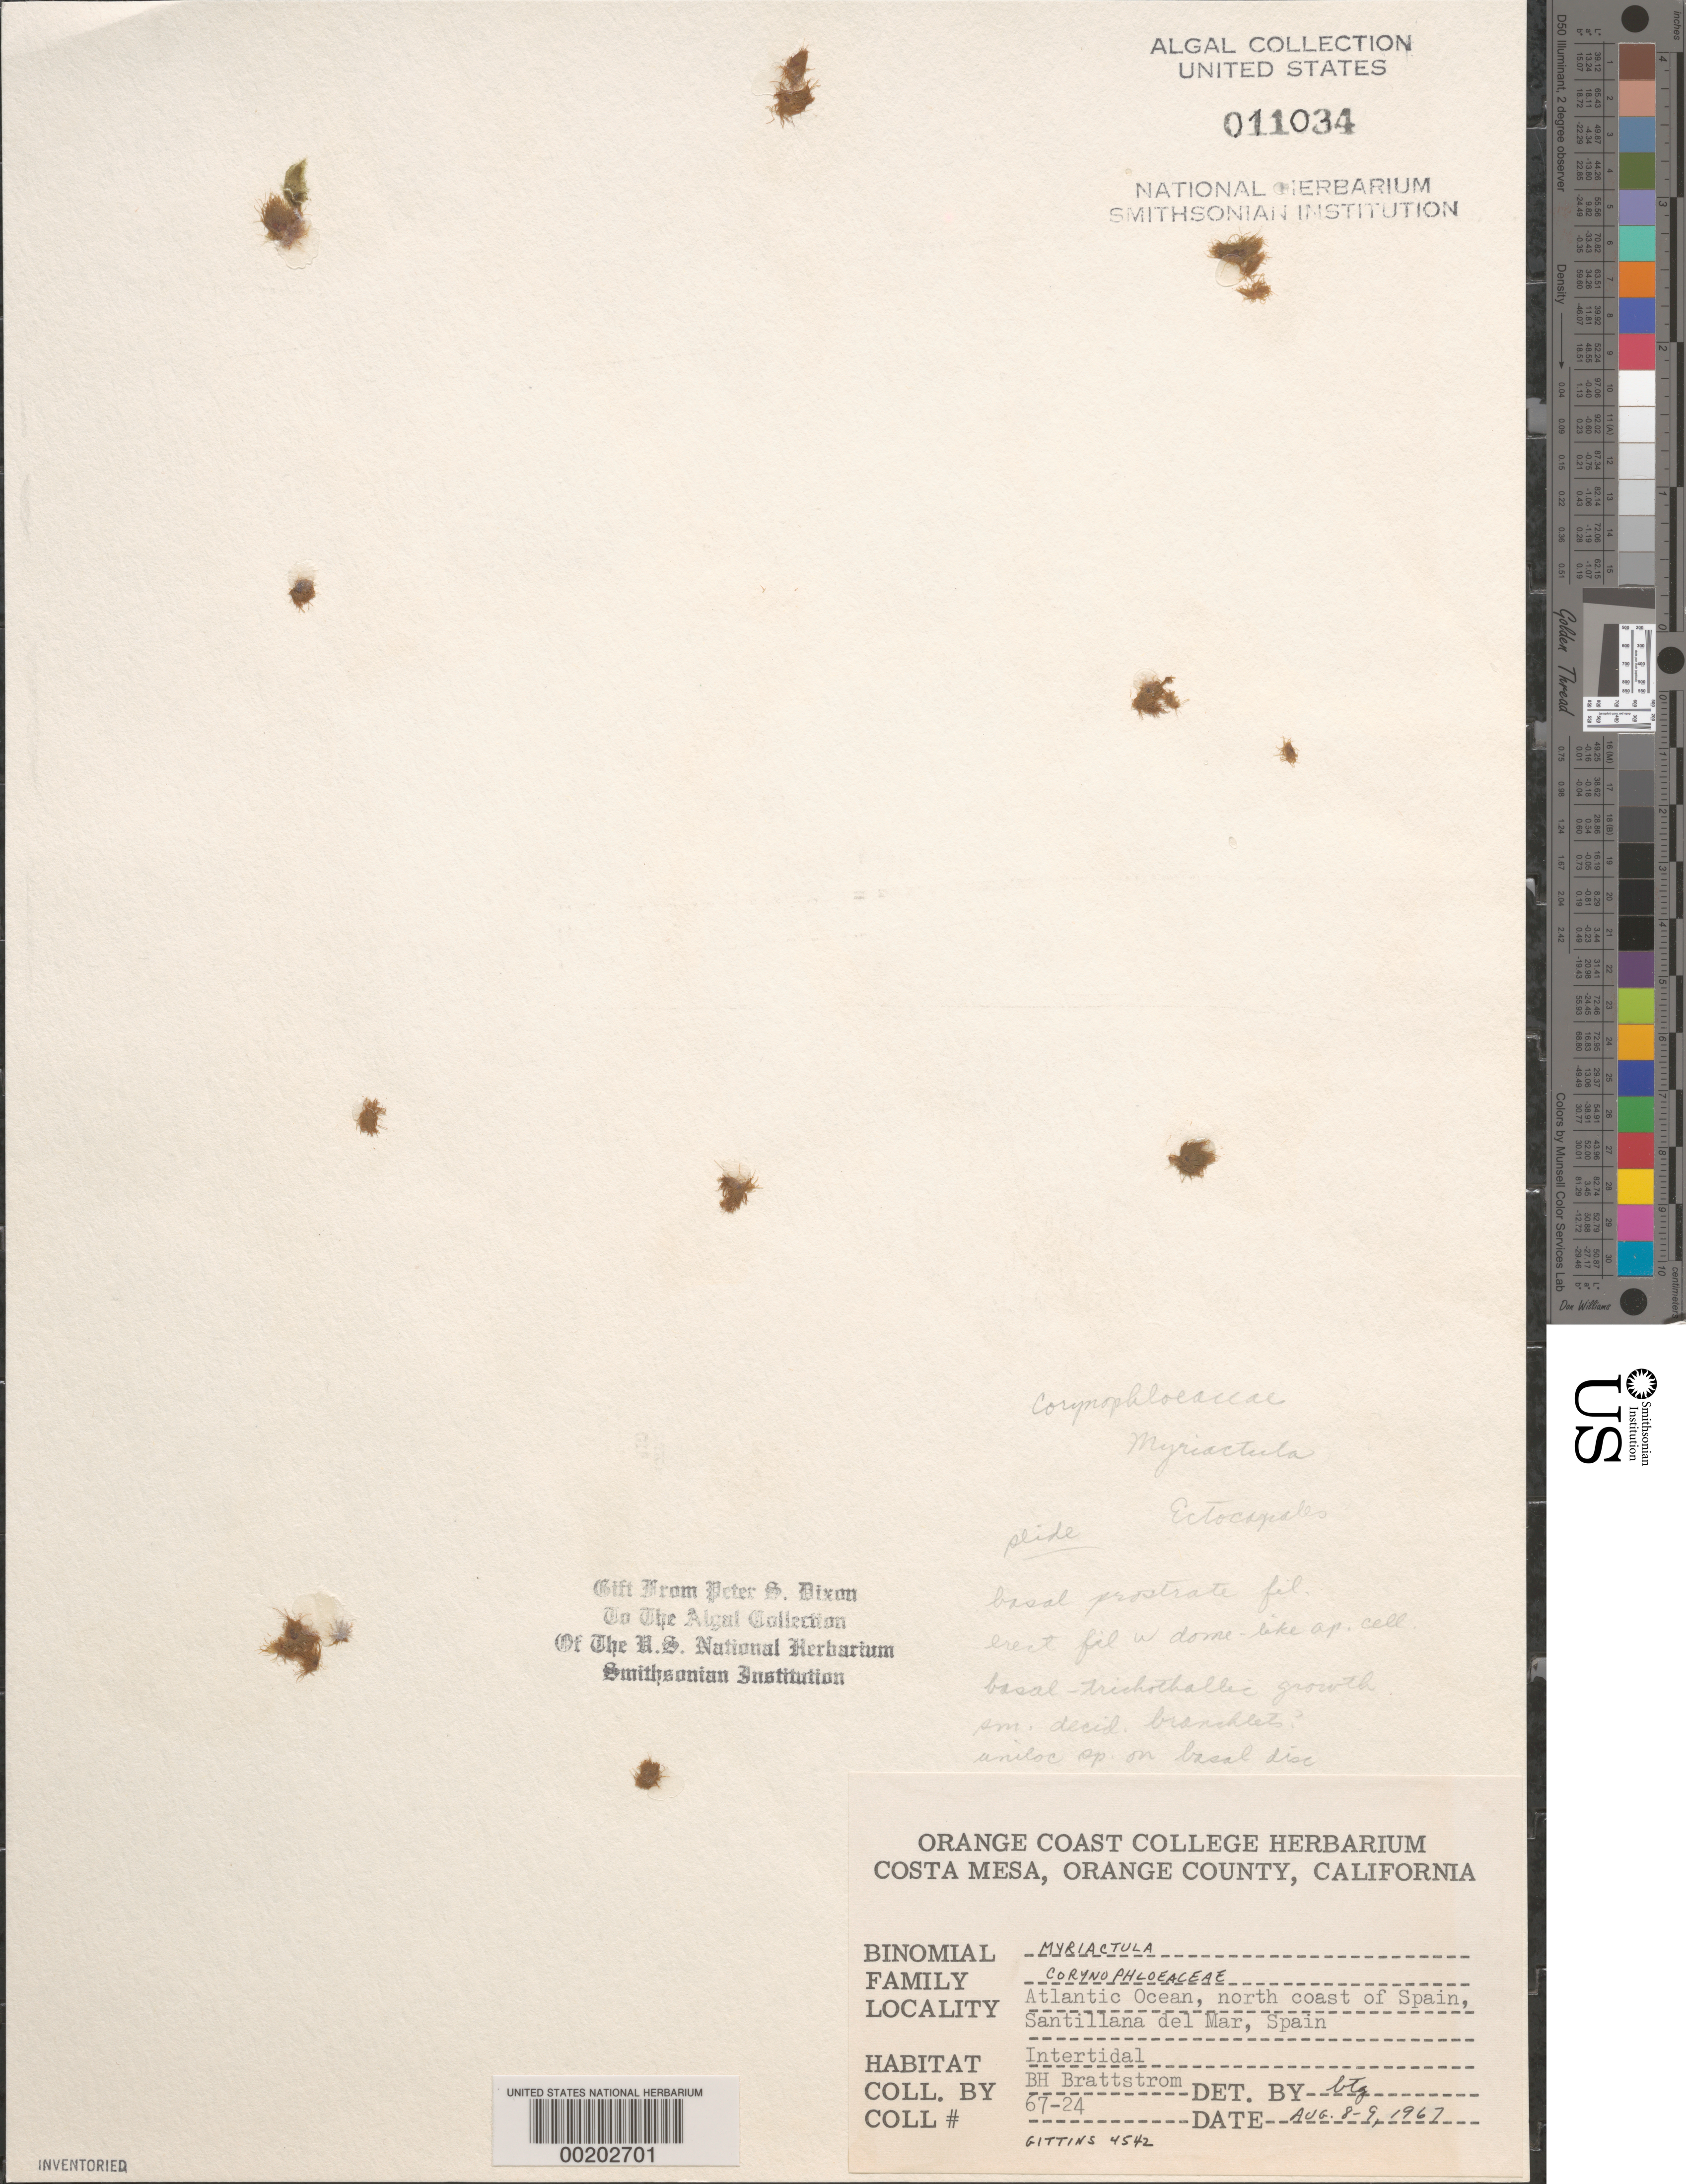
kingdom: Chromista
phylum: Ochrophyta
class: Phaeophyceae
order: Ectocarpales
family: Chordariaceae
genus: Myriactula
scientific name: Myriactula sp.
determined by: Gittins, B. T.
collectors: B. Brattstrom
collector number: Brattstrom 67-24 & BTG 4542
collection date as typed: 08 Aug 1967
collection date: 1967-08-08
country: Spain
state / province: Cantabria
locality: Atlantic ocean, santillana del mar. Santander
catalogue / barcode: US 11034